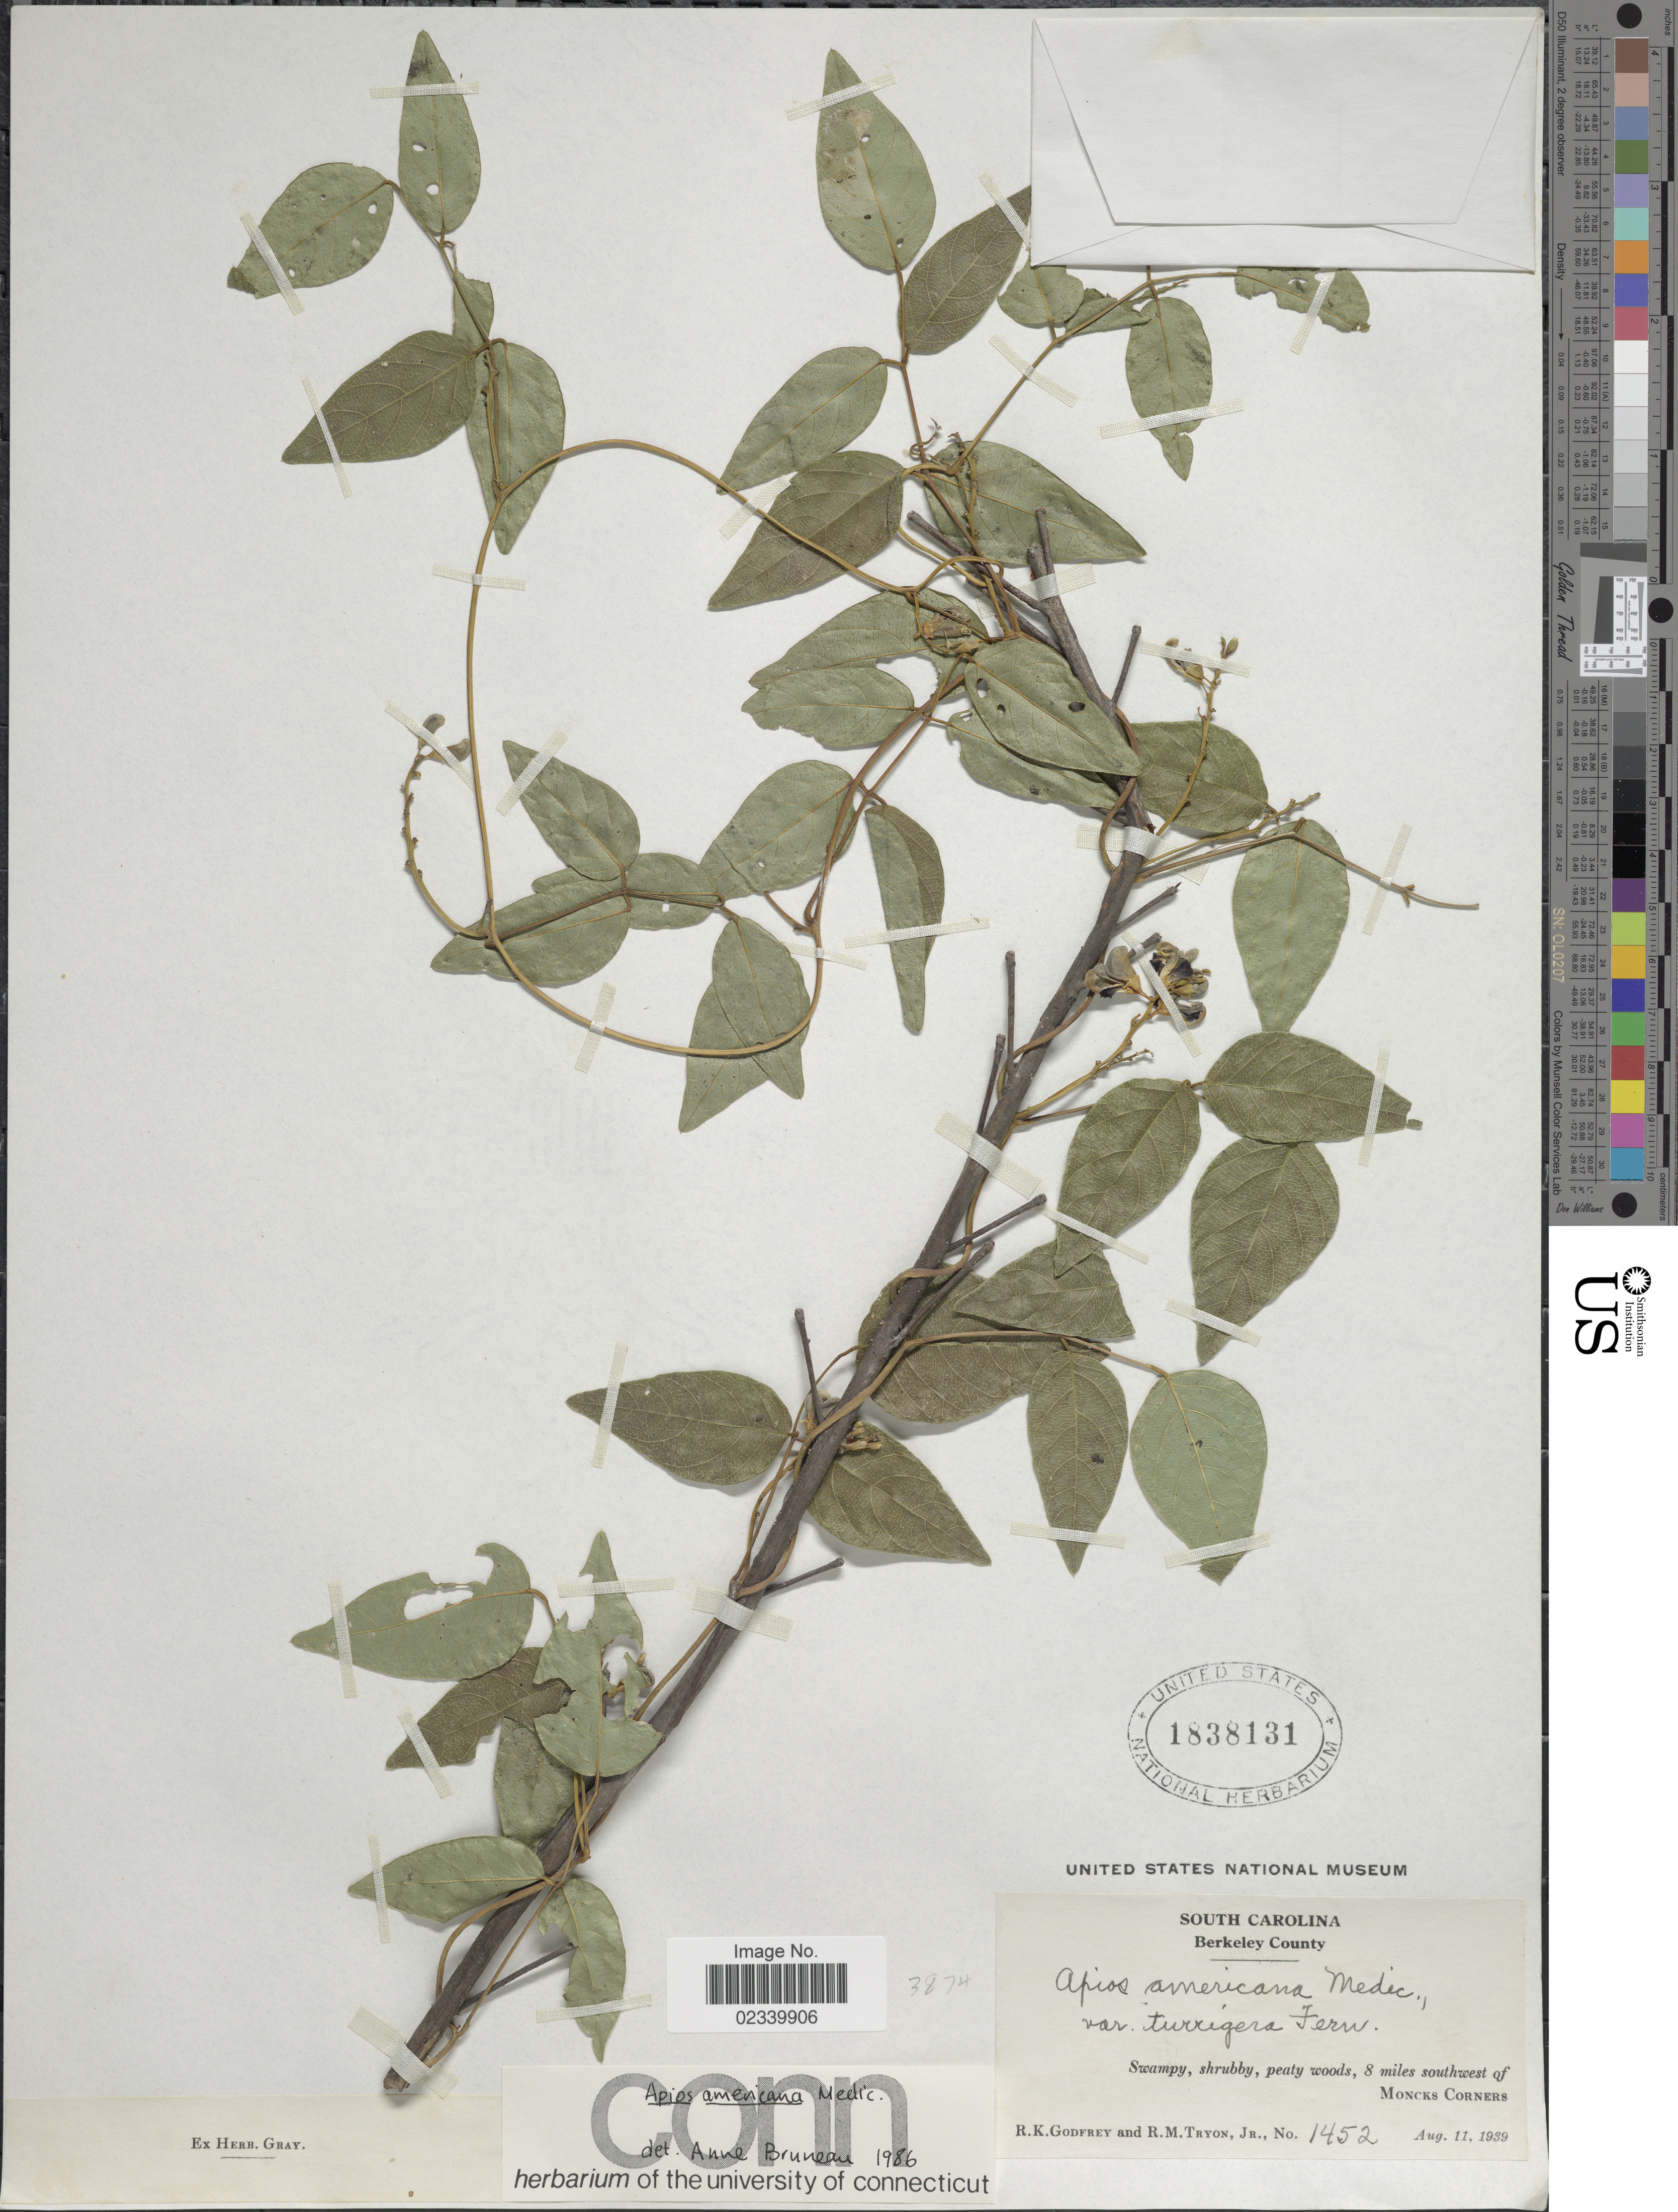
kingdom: Plantae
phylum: Tracheophyta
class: Magnoliopsida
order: Fabales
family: Fabaceae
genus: Apios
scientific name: Apios americana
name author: Medik.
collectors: R. K. Godfrey & R. M. Tryon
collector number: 1452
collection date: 1939-08-11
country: United States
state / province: South Carolina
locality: Berkeley County, Swampy, shrubby, peaty woods, 8 miles southwest of Moncks Corners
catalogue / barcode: US 1838131